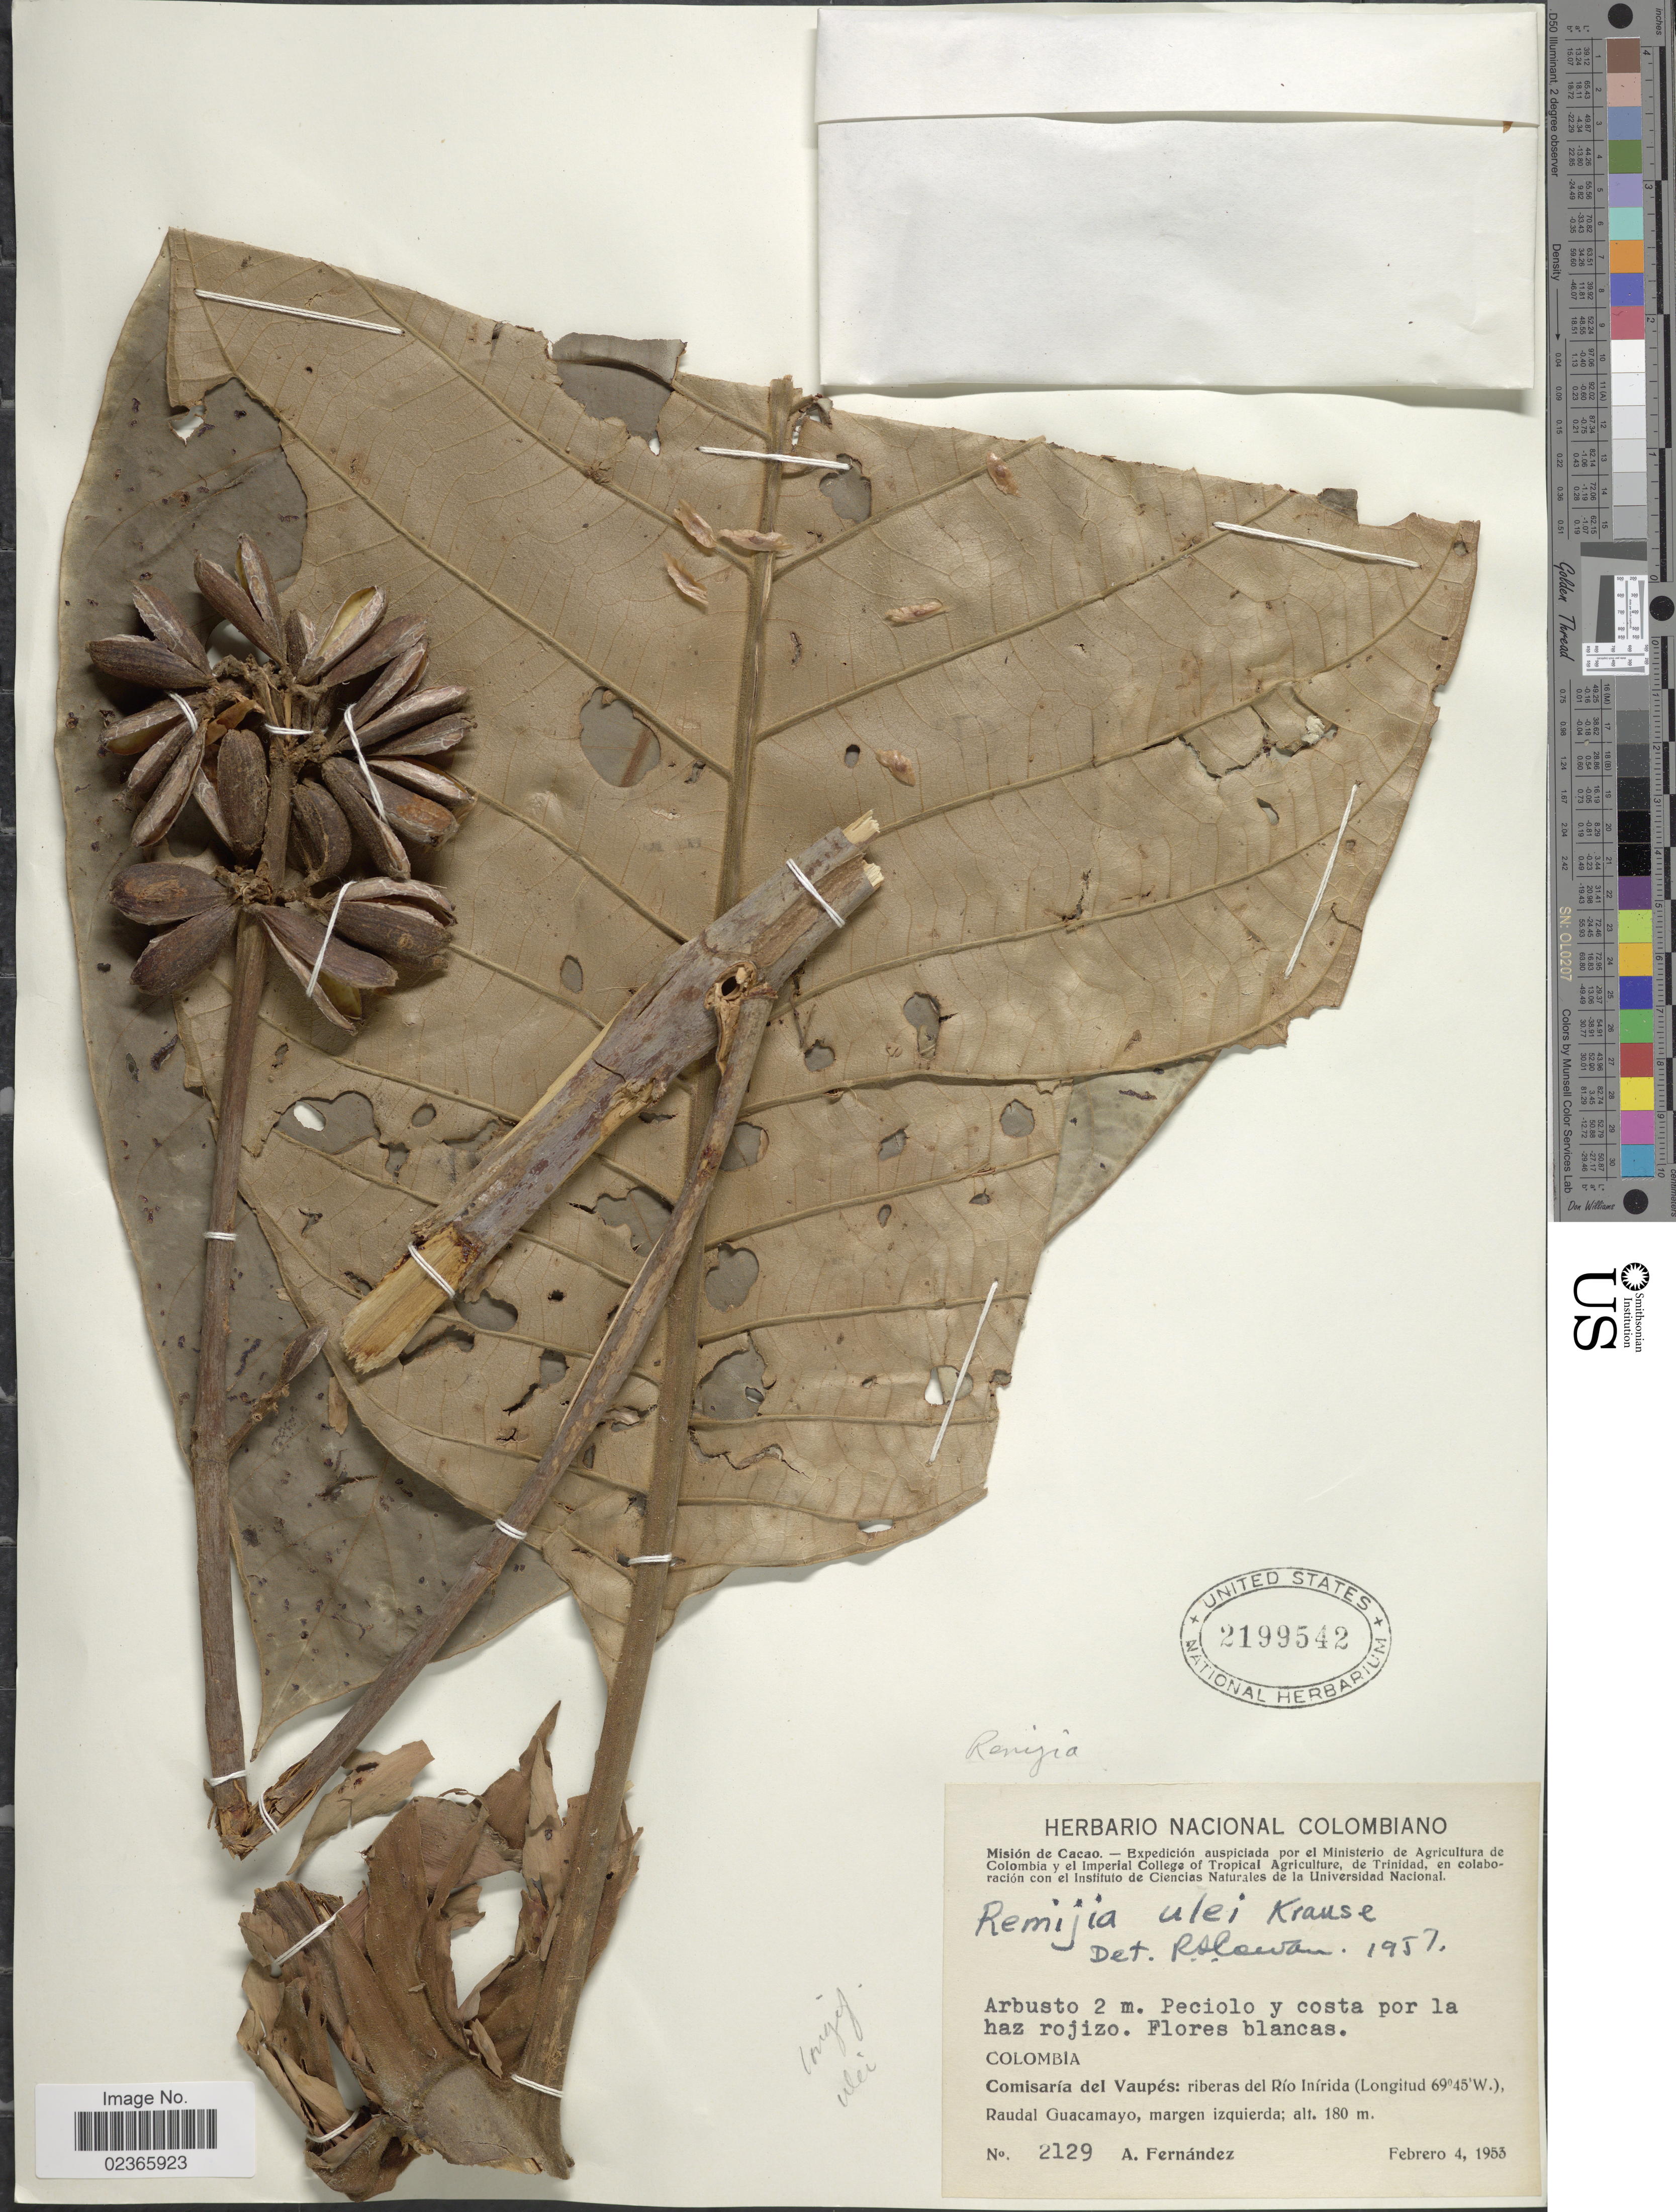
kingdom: Plantae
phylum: Tracheophyta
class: Magnoliopsida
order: Gentianales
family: Rubiaceae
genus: Remijia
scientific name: Remijia ulei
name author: K. Krause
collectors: A. Fernández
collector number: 2129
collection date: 1953-02-04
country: Colombia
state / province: Vaupés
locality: Riberas del Rio Inirida Raudal Guacamayo, margen izquierda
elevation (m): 180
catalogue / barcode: US 2199542